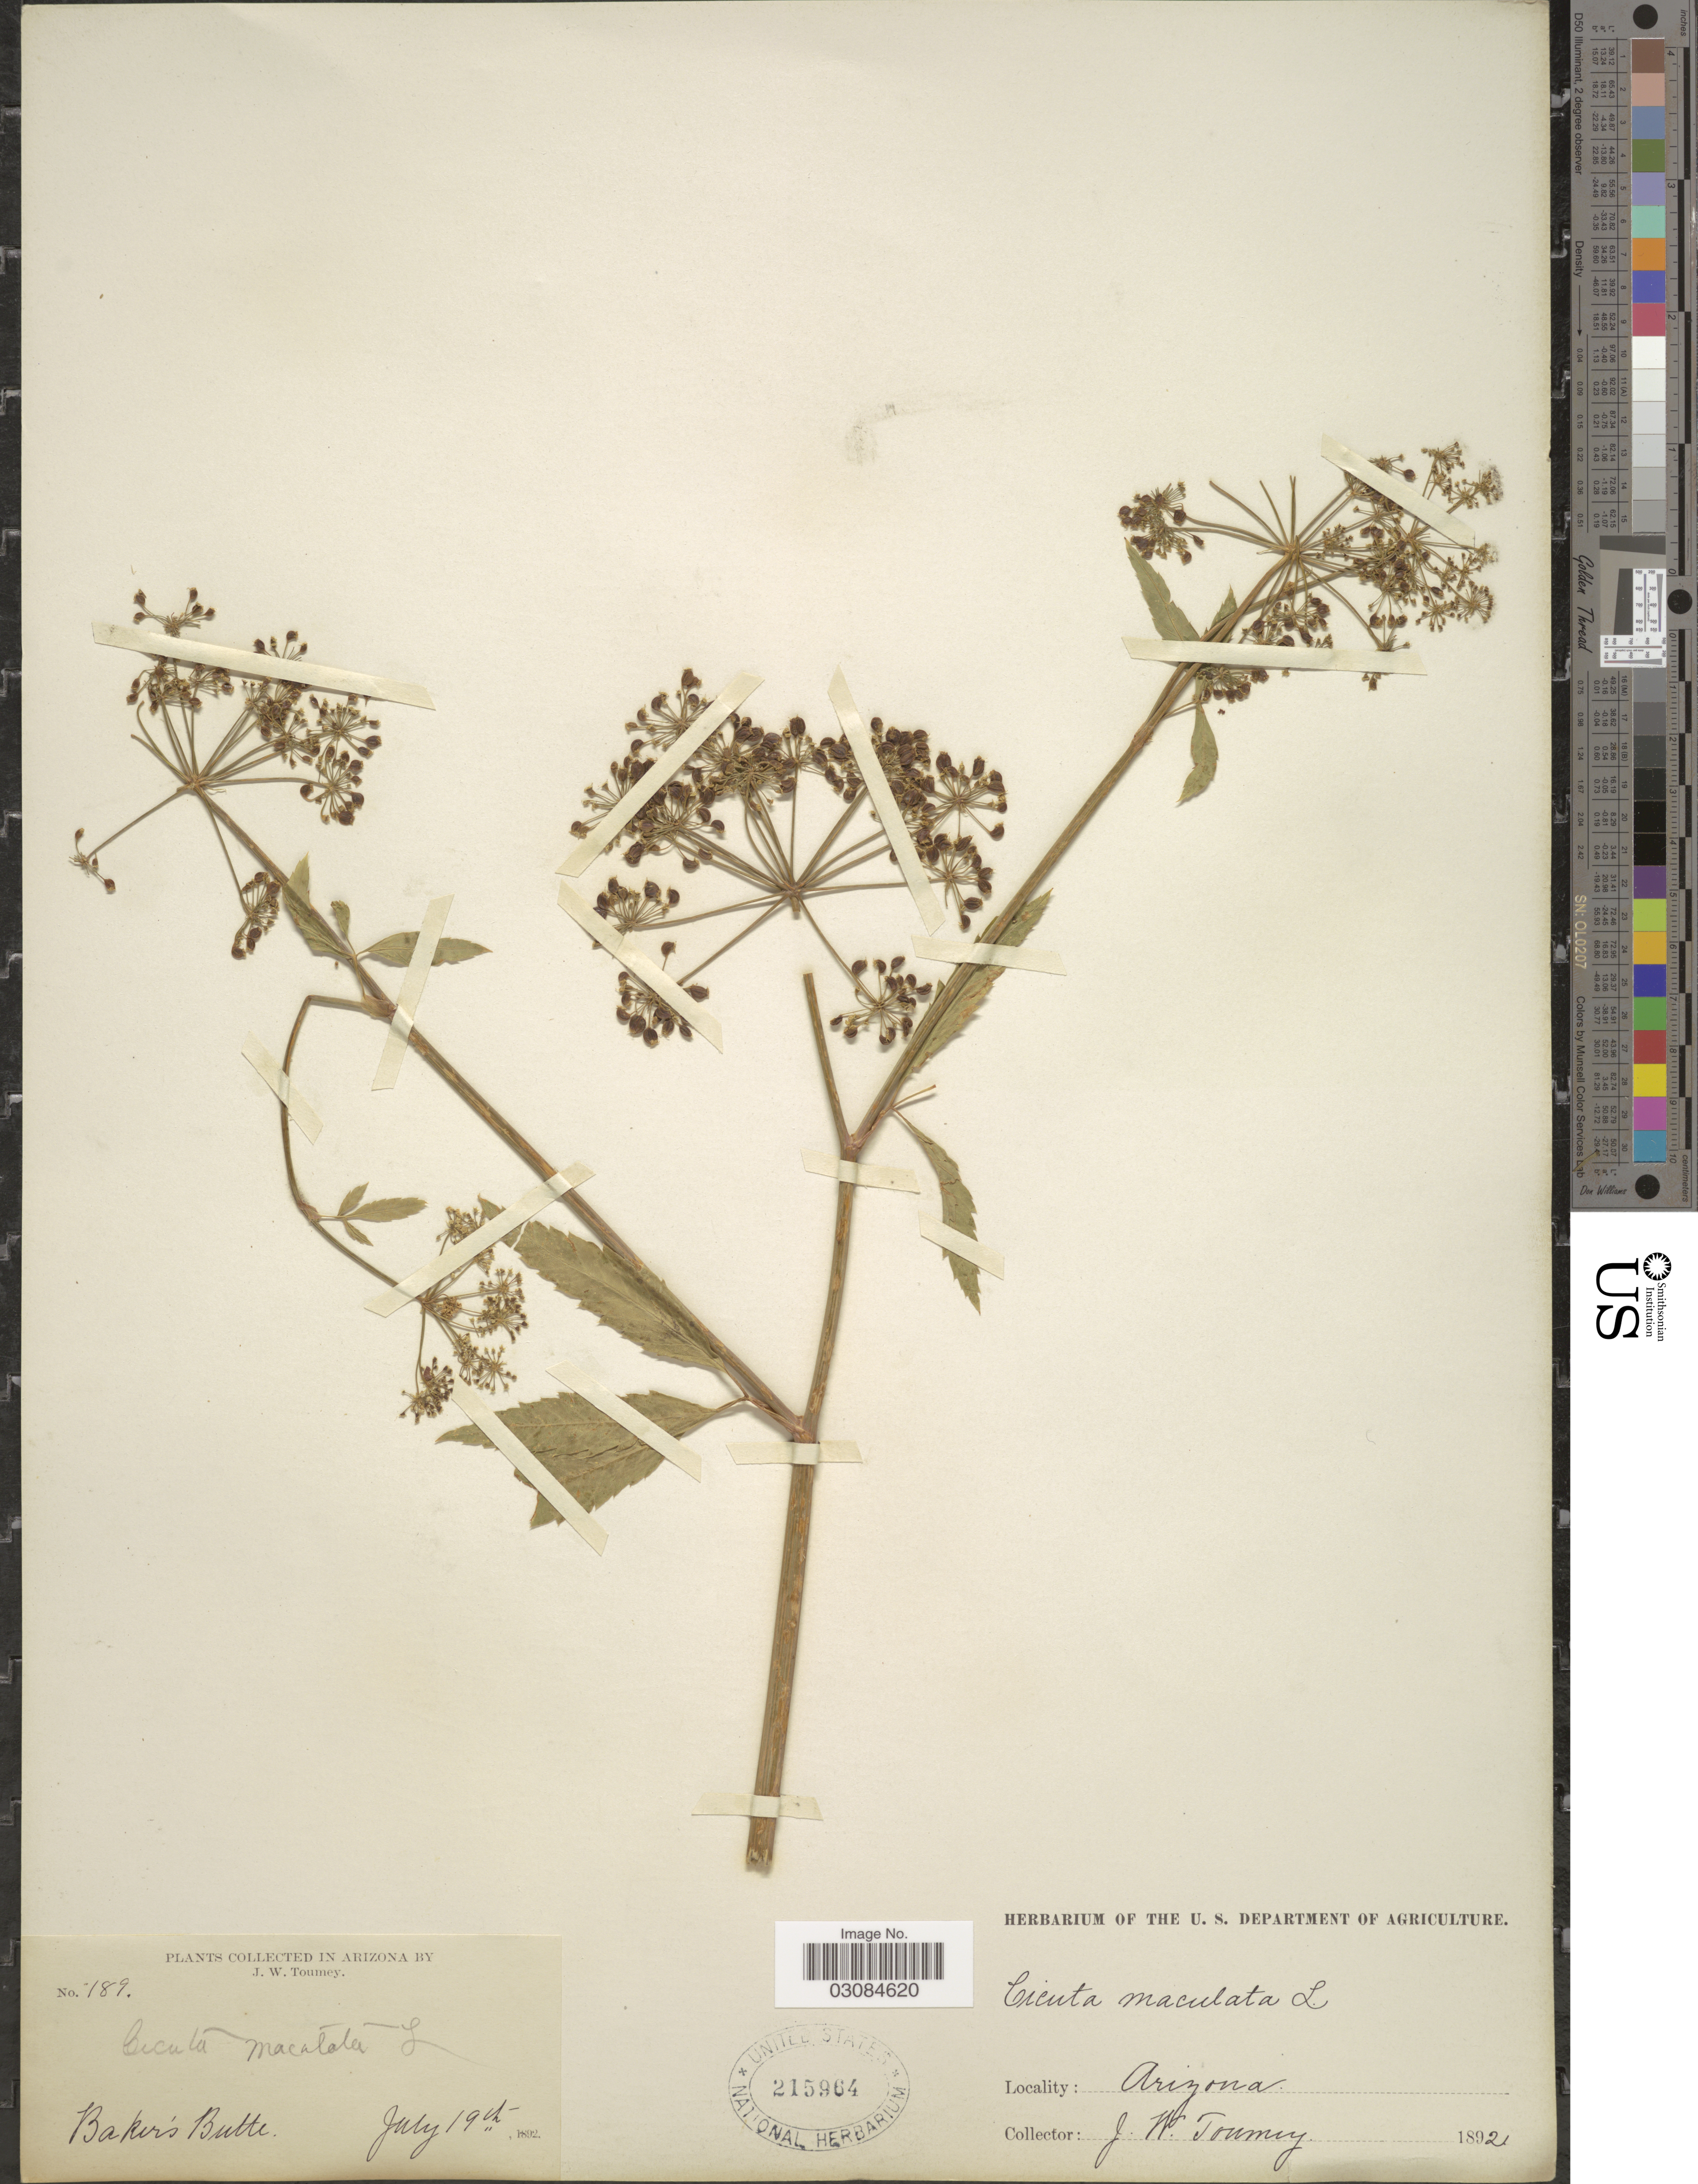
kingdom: Plantae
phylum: Tracheophyta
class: Magnoliopsida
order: Apiales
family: Apiaceae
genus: Cicuta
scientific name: Cicuta occidentalis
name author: Greene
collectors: J. W. Toumey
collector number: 189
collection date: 1892-07-19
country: United States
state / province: Arizona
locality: Baker's Butte.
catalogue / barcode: US 215964